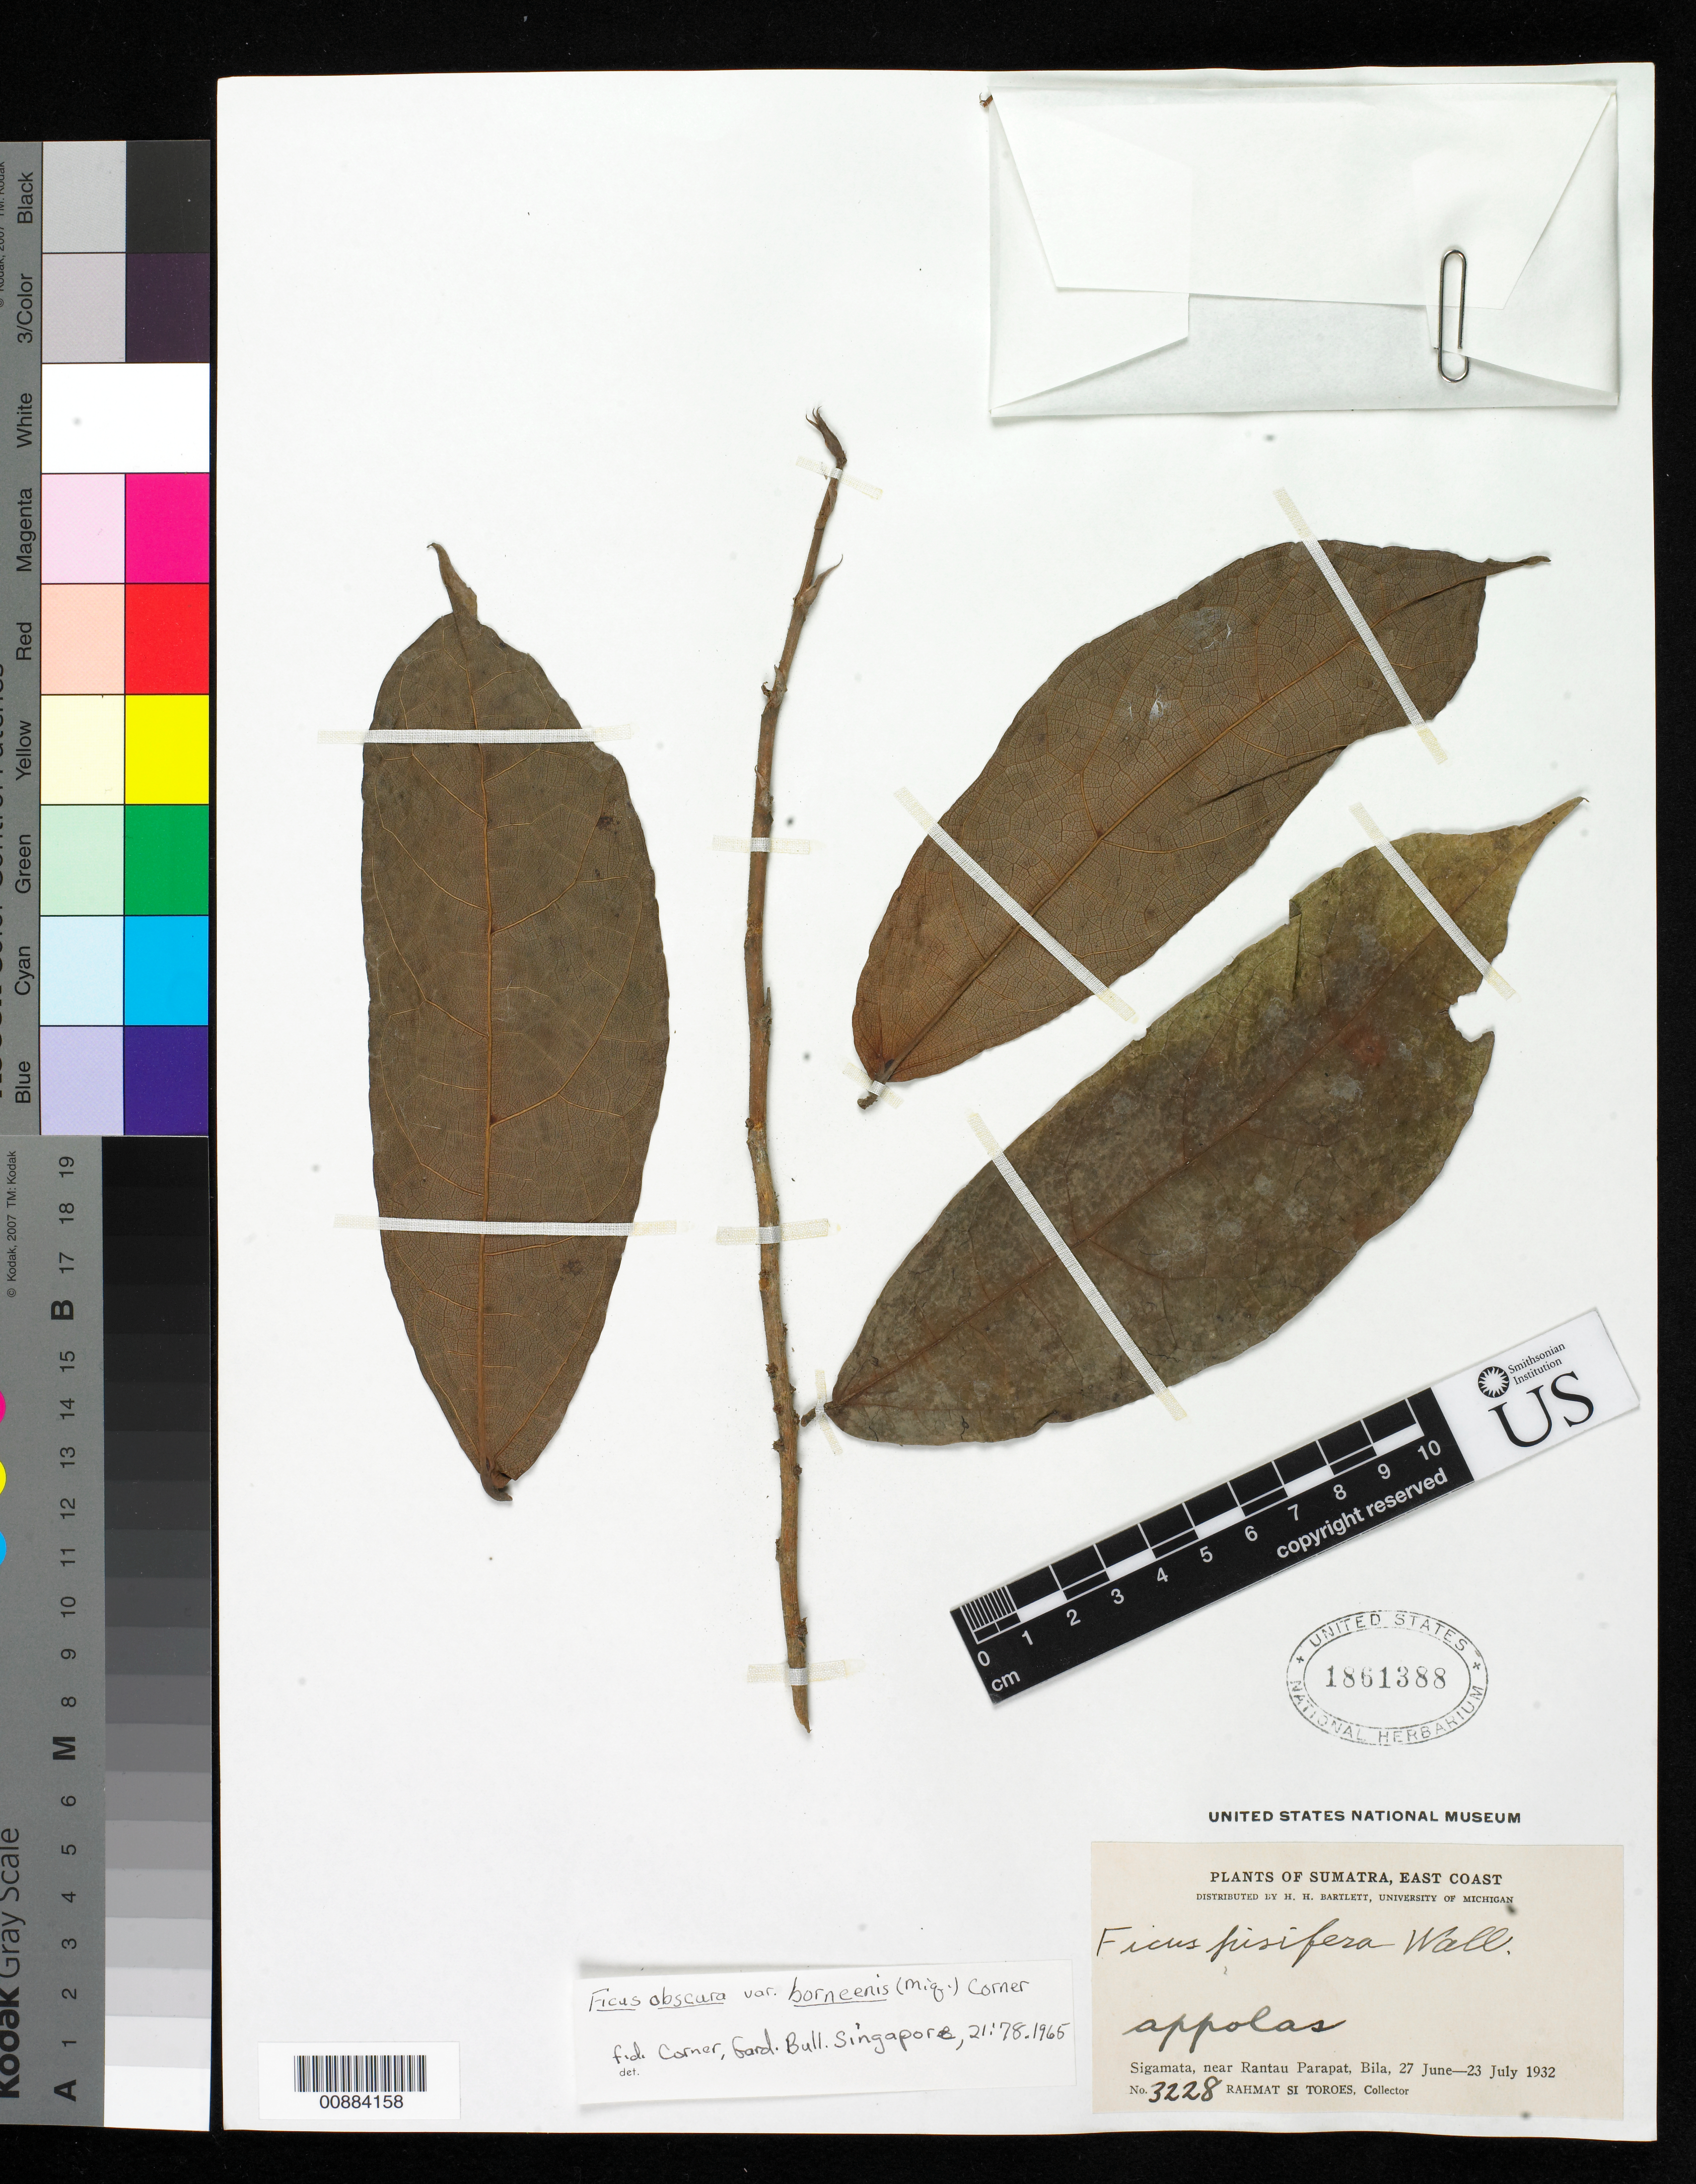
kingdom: Plantae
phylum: Tracheophyta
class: Magnoliopsida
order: Rosales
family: Moraceae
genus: Ficus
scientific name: Ficus obscura var. borneensis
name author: (Miq.) Corner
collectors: Rahmat Si Boeea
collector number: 3228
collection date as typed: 27 Jun 1932 to 23 Jul 1932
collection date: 1932-06-27/1932-07-23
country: Indonesia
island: Sumatra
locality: East Coast, Sigamata, near Rantau Parapat, Bila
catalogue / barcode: US 1861388